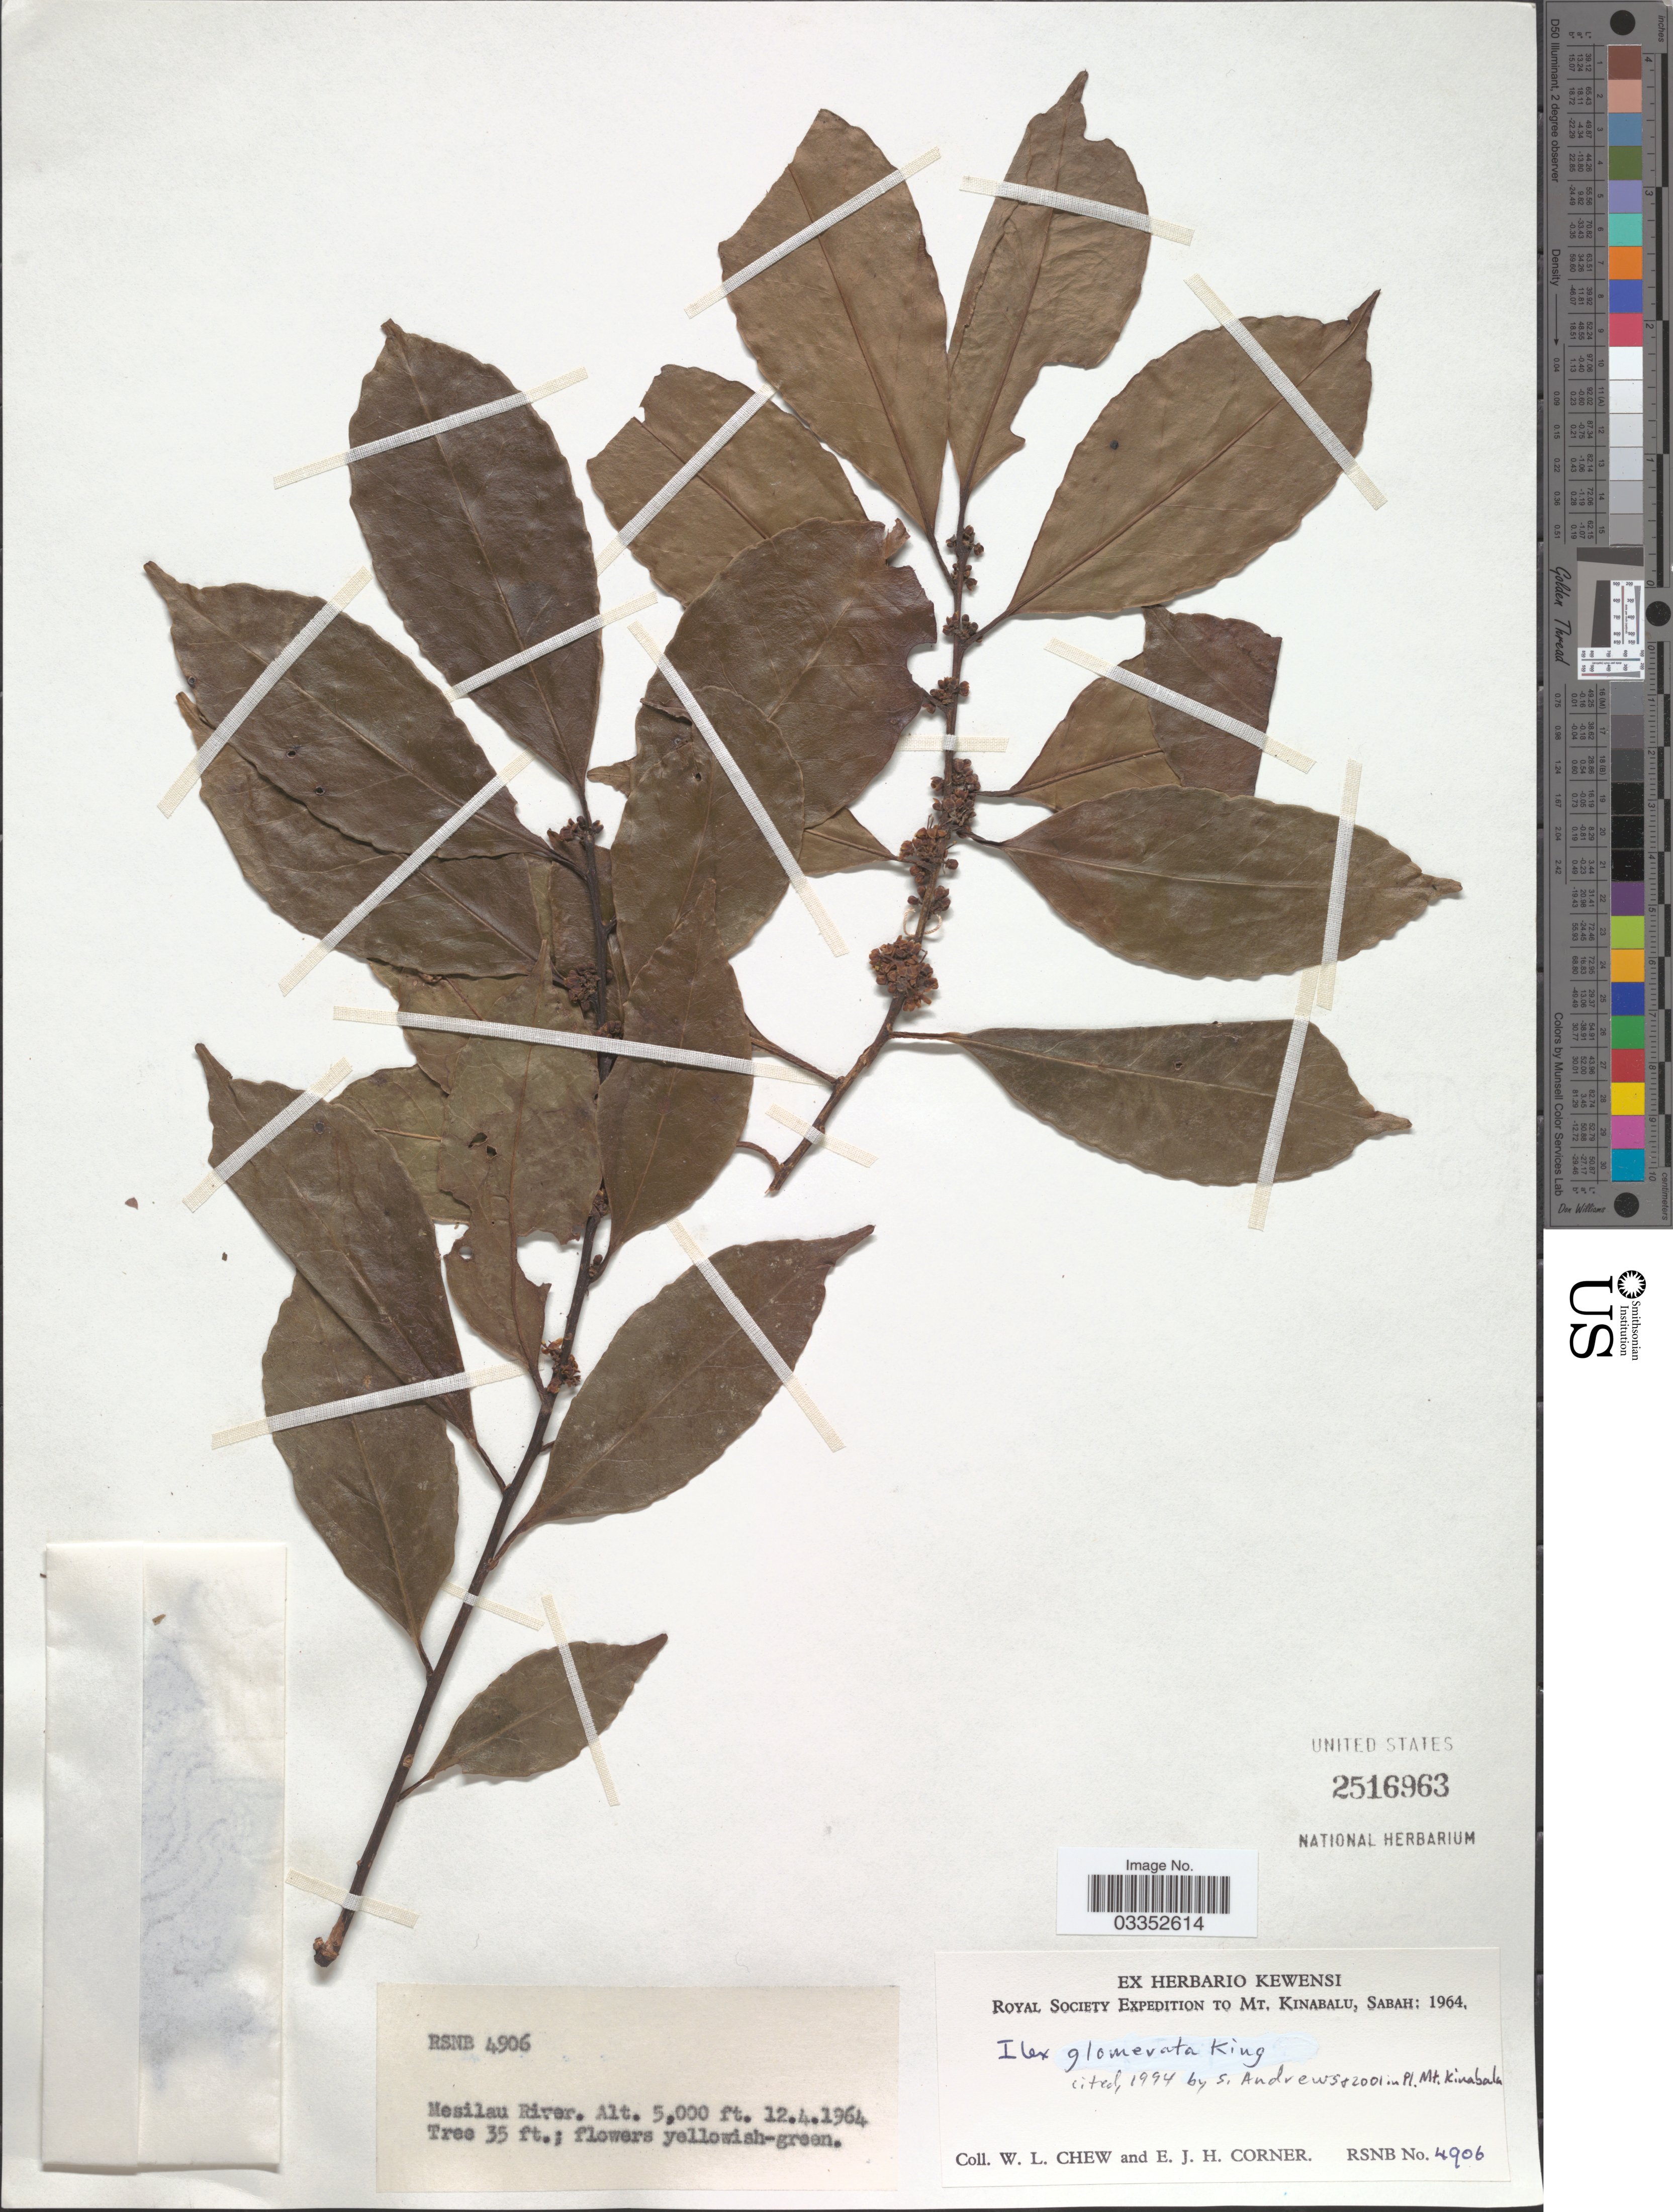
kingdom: Plantae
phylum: Tracheophyta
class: Magnoliopsida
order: Aquifoliales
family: Aquifoliaceae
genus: Ilex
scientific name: Ilex glomerata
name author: King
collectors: W. Chew & E. Corner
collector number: RSNB 4906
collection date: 1964-04-12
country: Malaysia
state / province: Sabah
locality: Mt. Kinabalu. Mesilau River.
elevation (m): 1524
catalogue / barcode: US 2516963